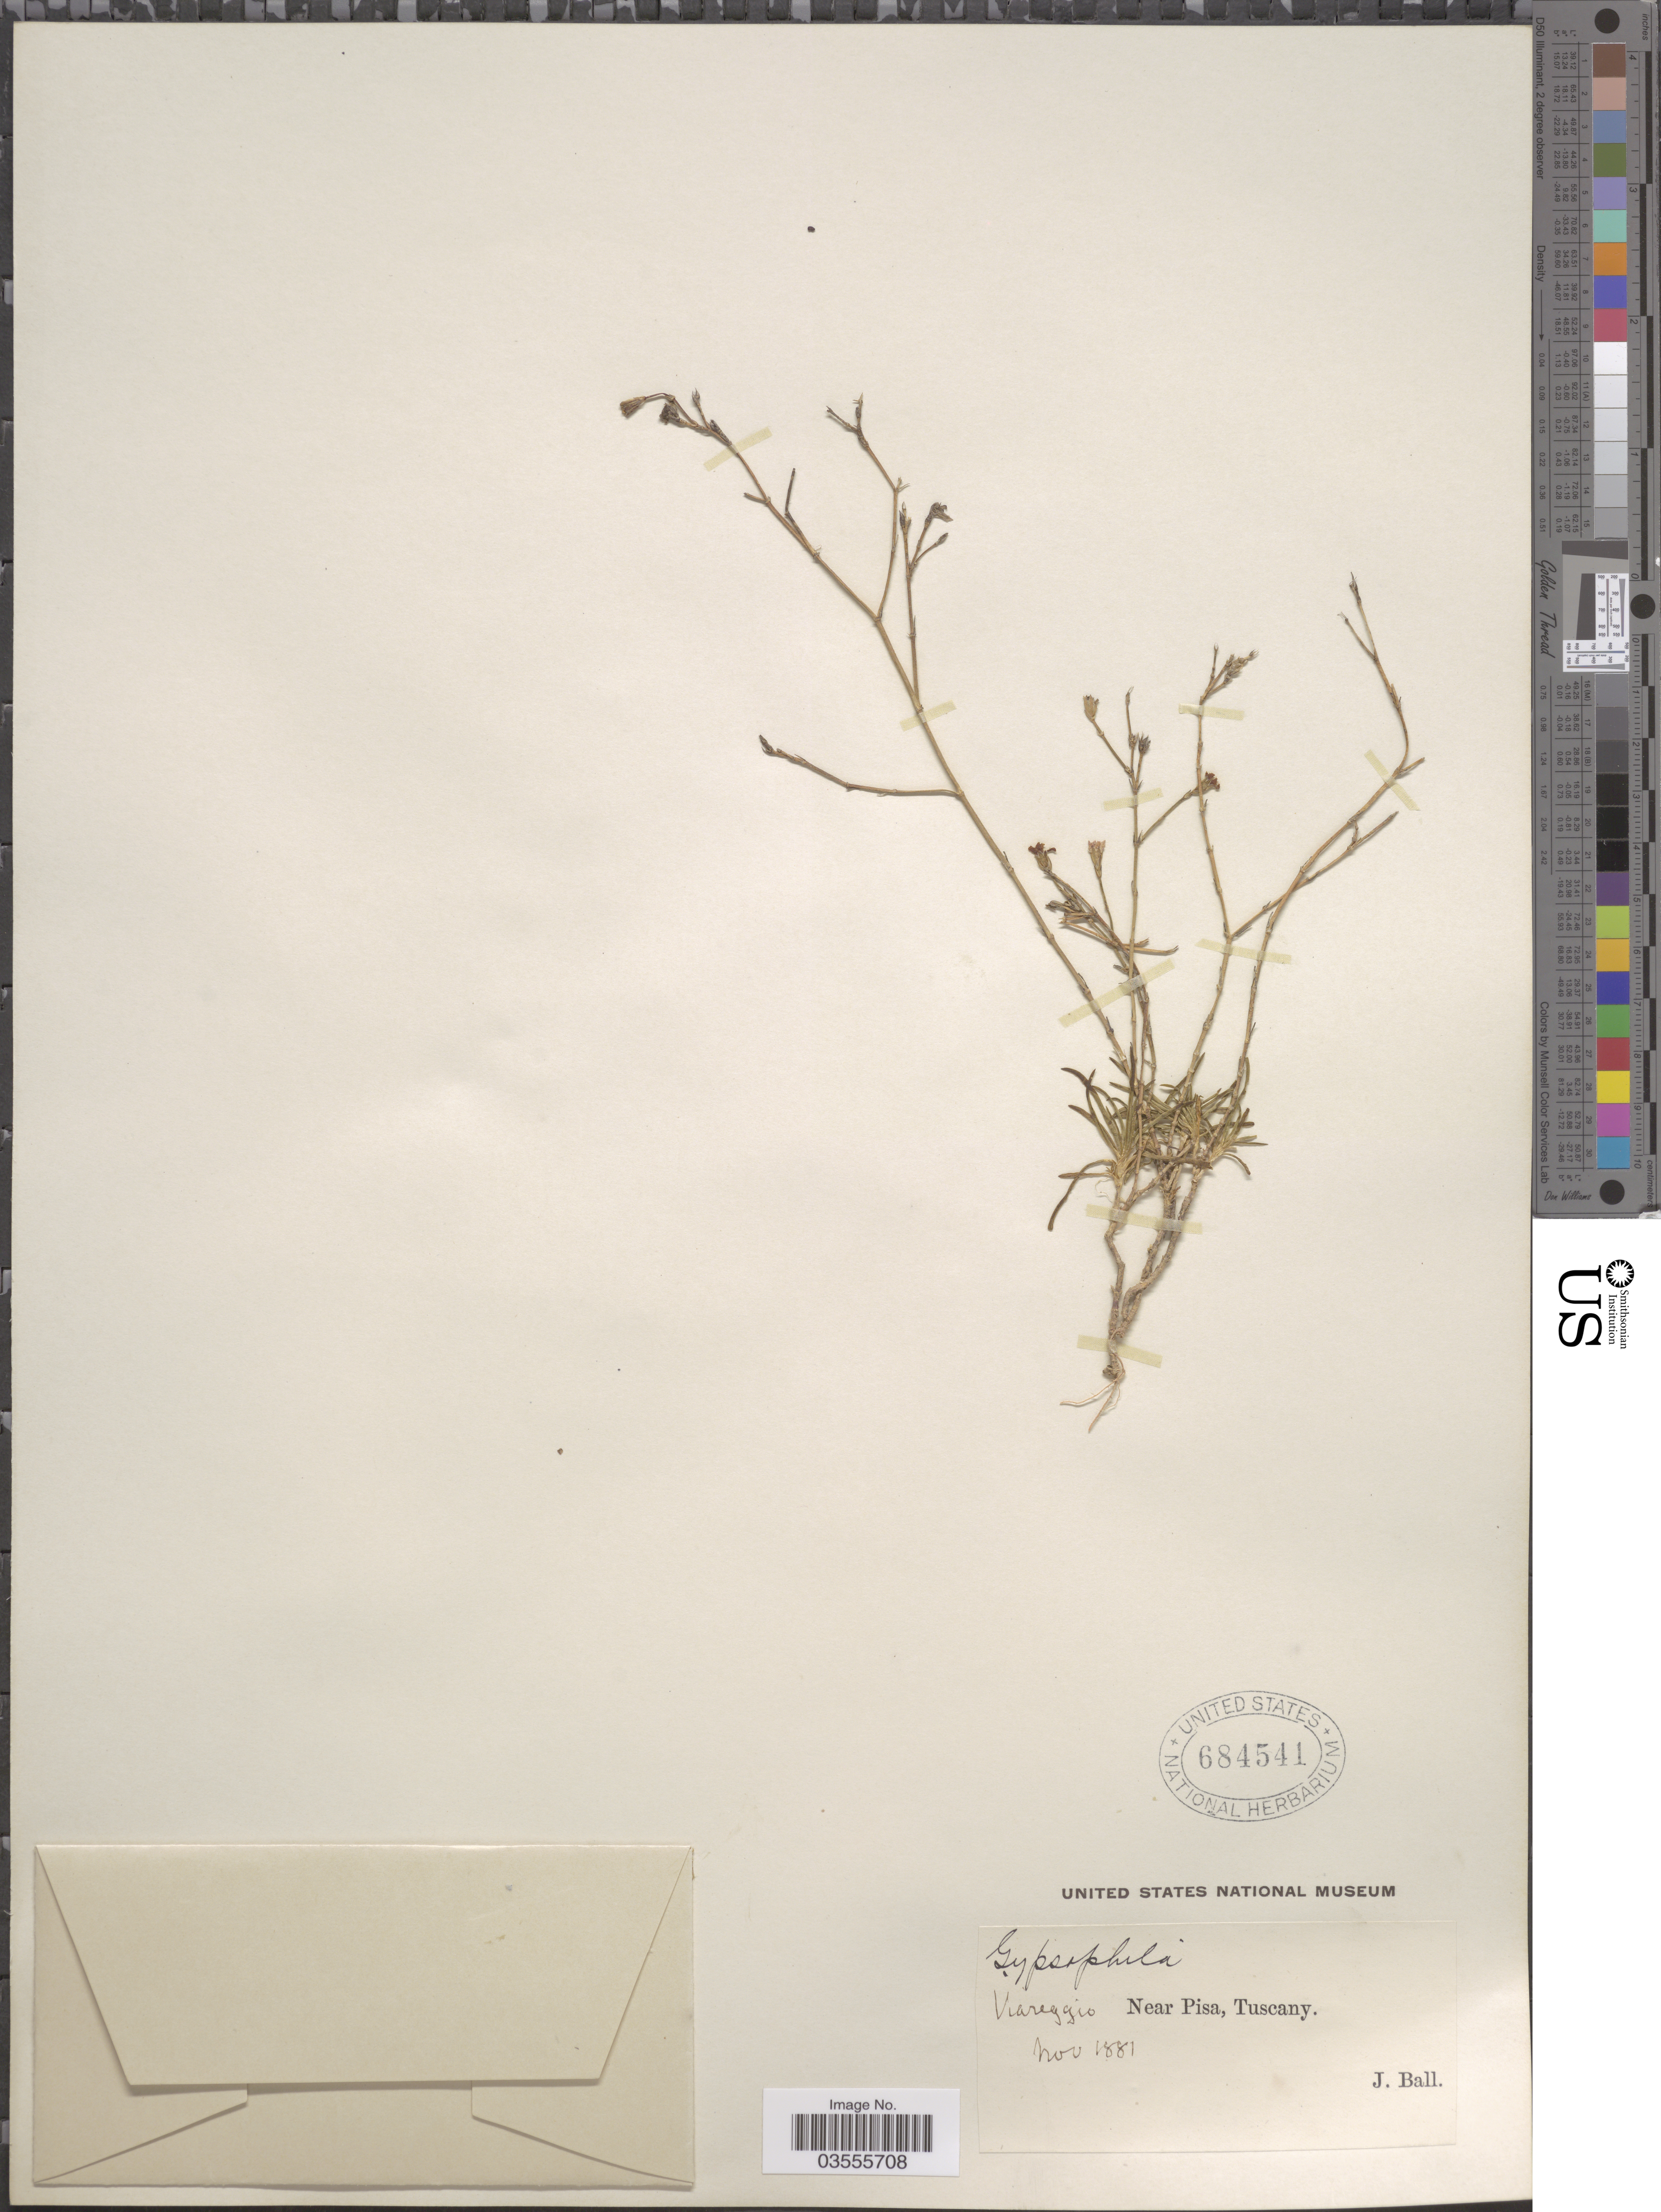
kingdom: Plantae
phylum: Tracheophyta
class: Magnoliopsida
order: Caryophyllales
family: Caryophyllaceae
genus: Petrorhagia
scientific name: Petrorhagia saxifraga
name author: (L.) Link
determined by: Rabeler, R. K.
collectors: J. Ball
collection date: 1881-11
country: Italy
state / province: Tuscany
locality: Viareggio. Near Pisa, Tuscany.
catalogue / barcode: US 684541